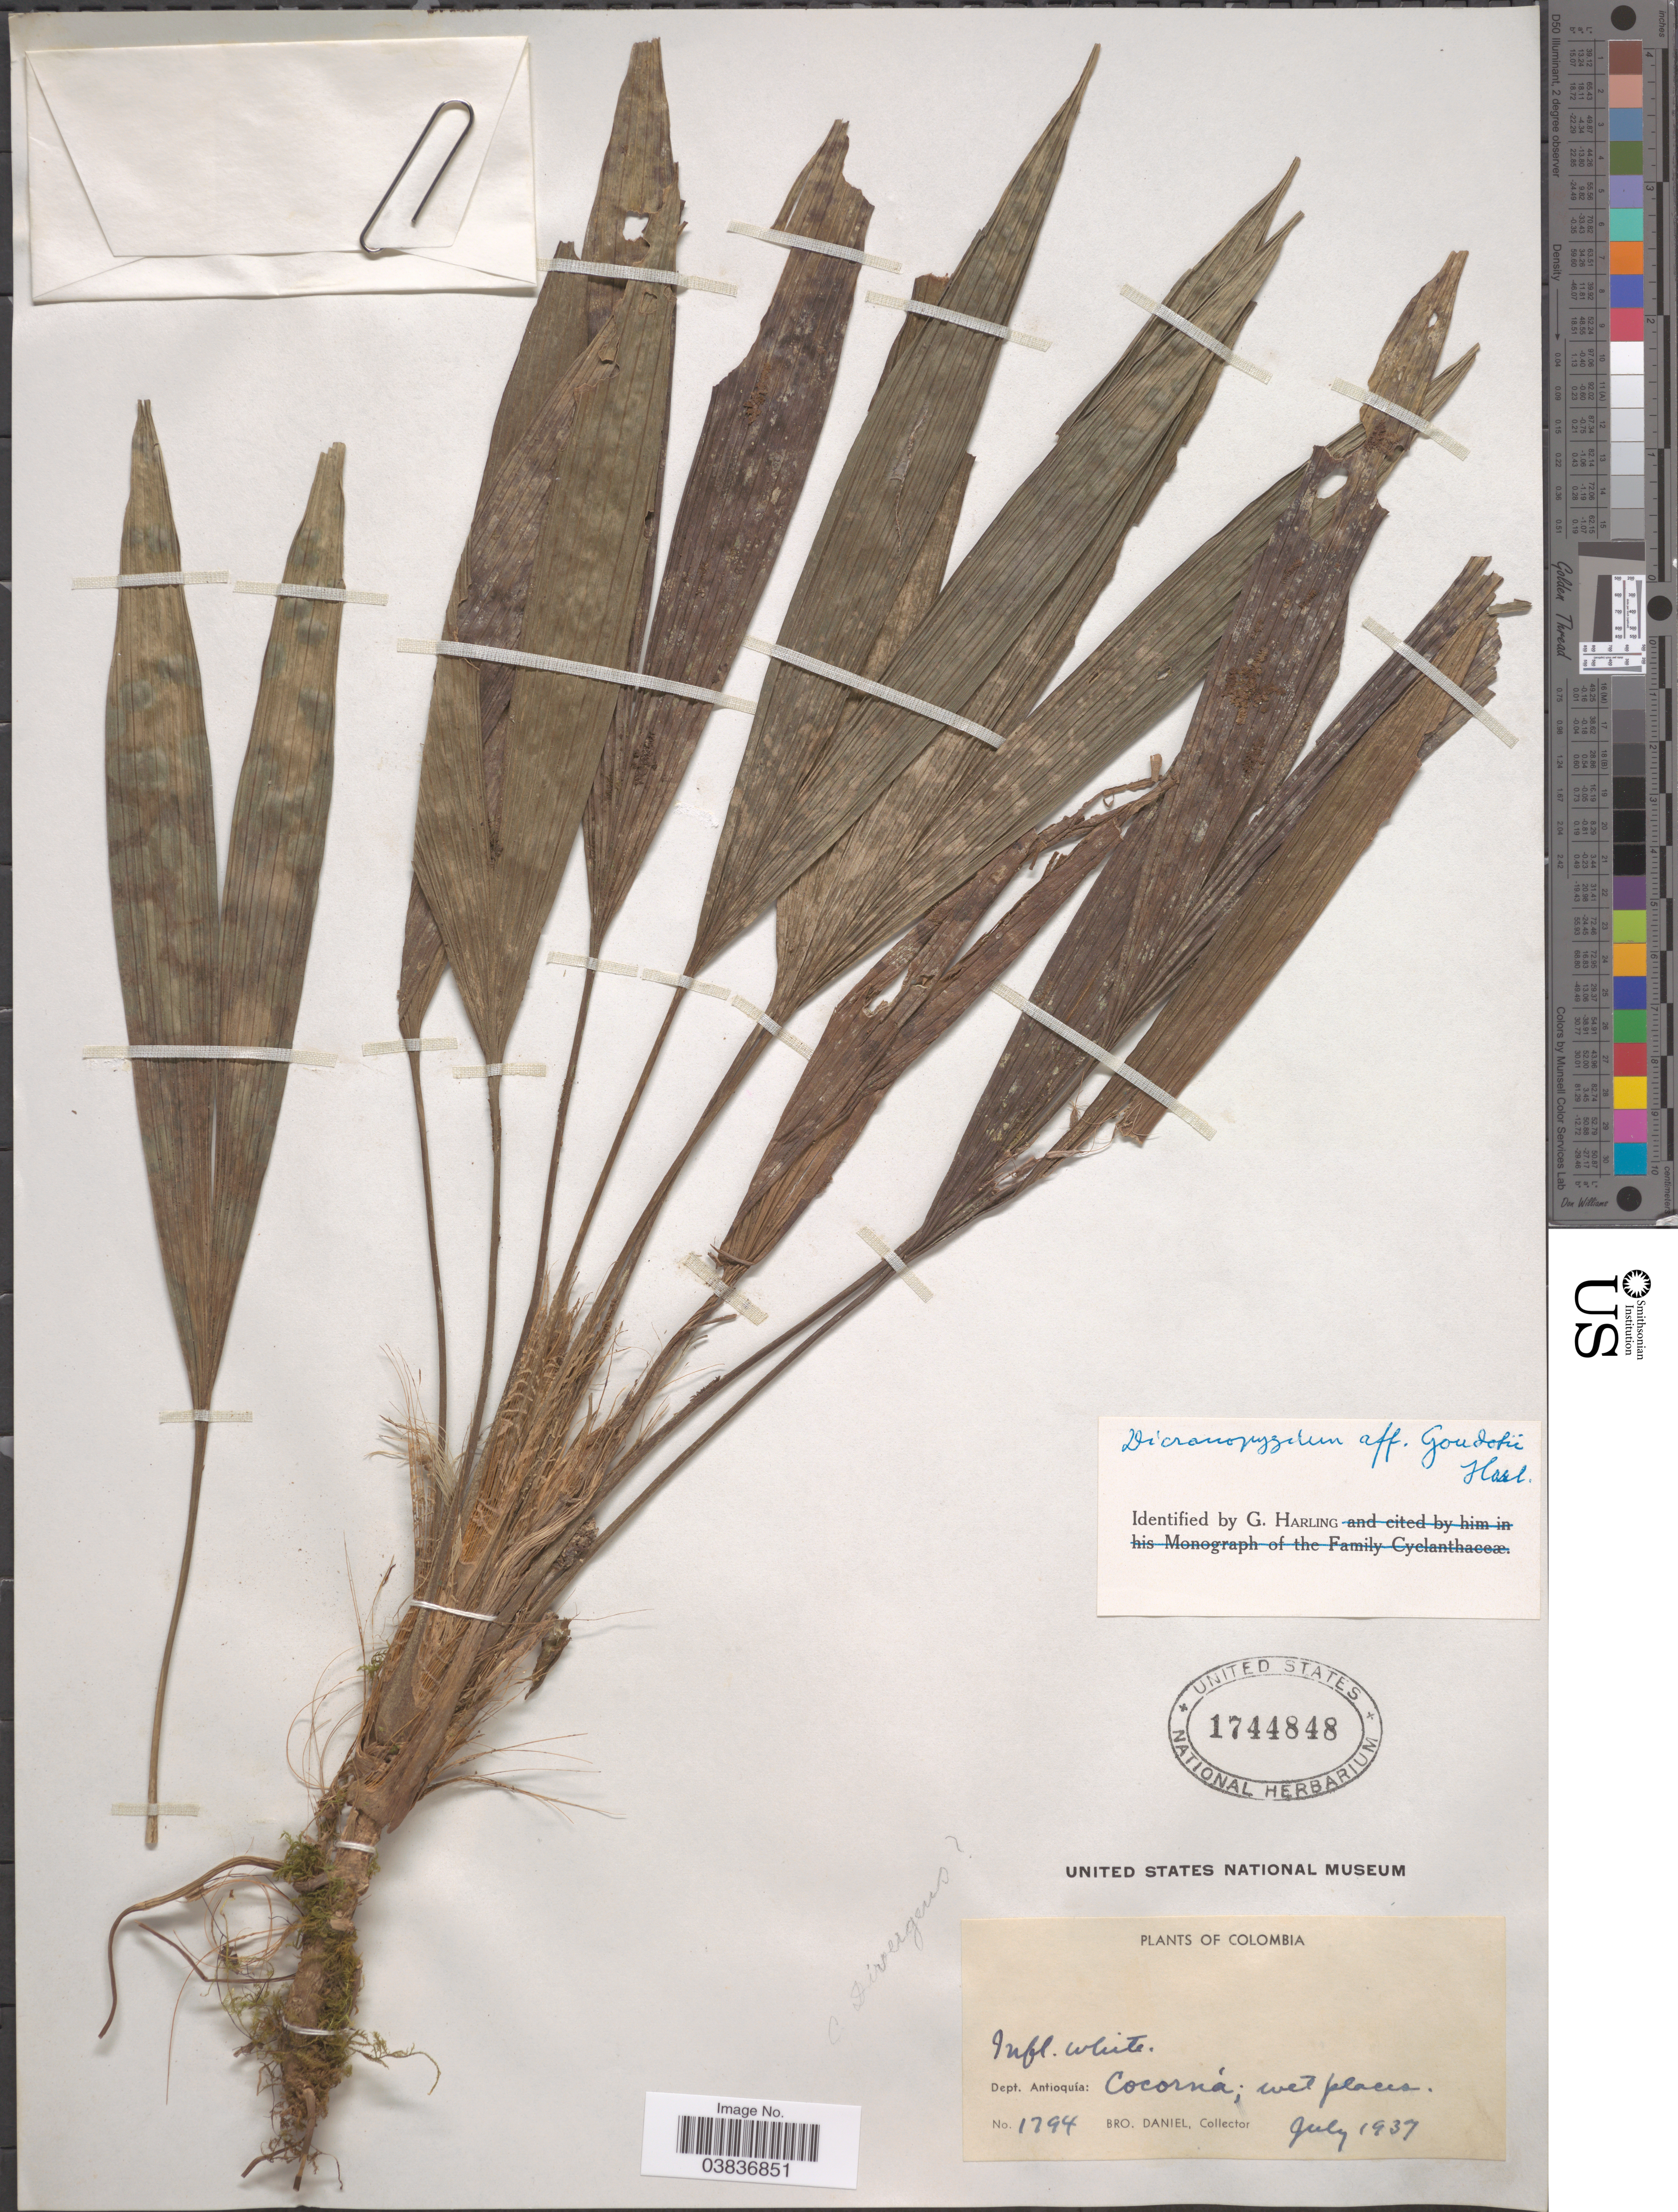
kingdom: Plantae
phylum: Tracheophyta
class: Liliopsida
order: Pandanales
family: Cyclanthaceae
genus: Dicranopygium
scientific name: Dicranopygium goudotii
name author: Hort.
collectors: Bro. Daniel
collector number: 1794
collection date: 1937-07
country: Colombia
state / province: Antioquia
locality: Dept. Antioquía: Cocorná.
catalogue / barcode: US 1744848